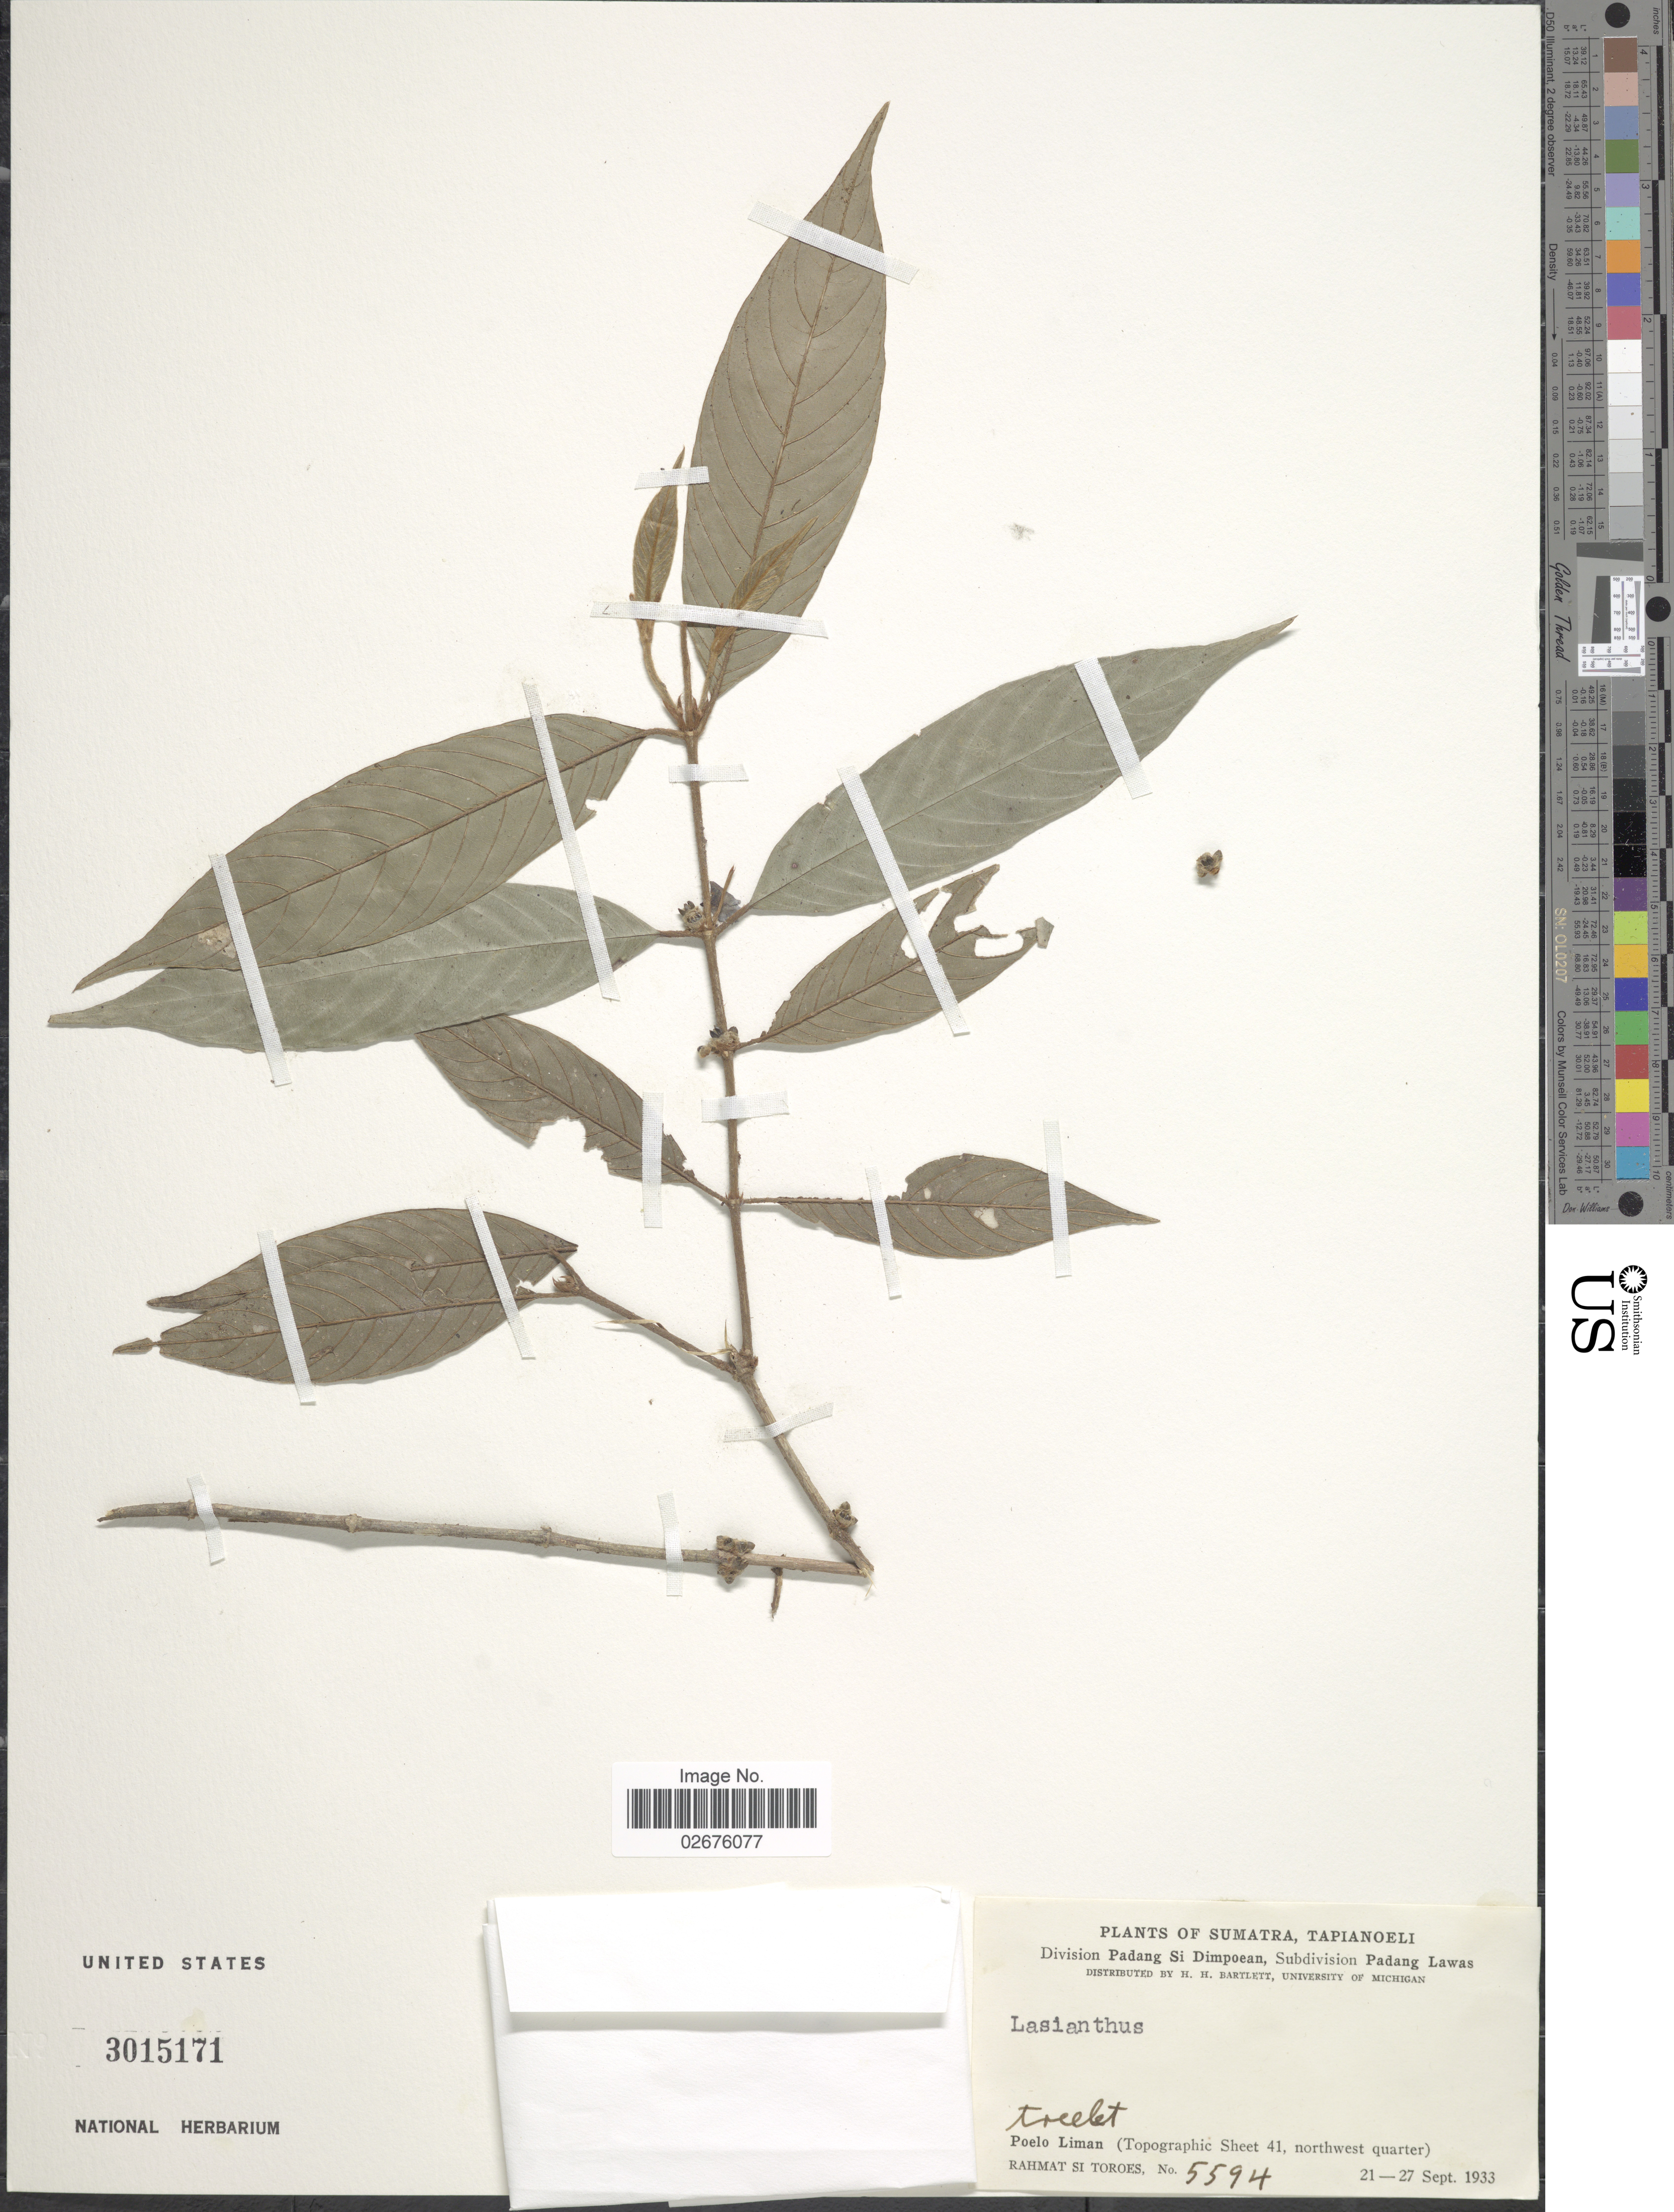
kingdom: Plantae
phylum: Tracheophyta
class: Magnoliopsida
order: Gentianales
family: Rubiaceae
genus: Lasianthus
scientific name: Lasianthus sp.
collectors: Rahmat Si Boeea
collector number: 5594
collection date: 1933-09-21/1933-09-27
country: Indonesia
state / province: Sumatra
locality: Tapianoeli. Division Padang Si Dimpoean, Subdivision Padang Lawas. Poelo Liman (Topographic Sheet 41, northwest quarter)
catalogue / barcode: US 3015171